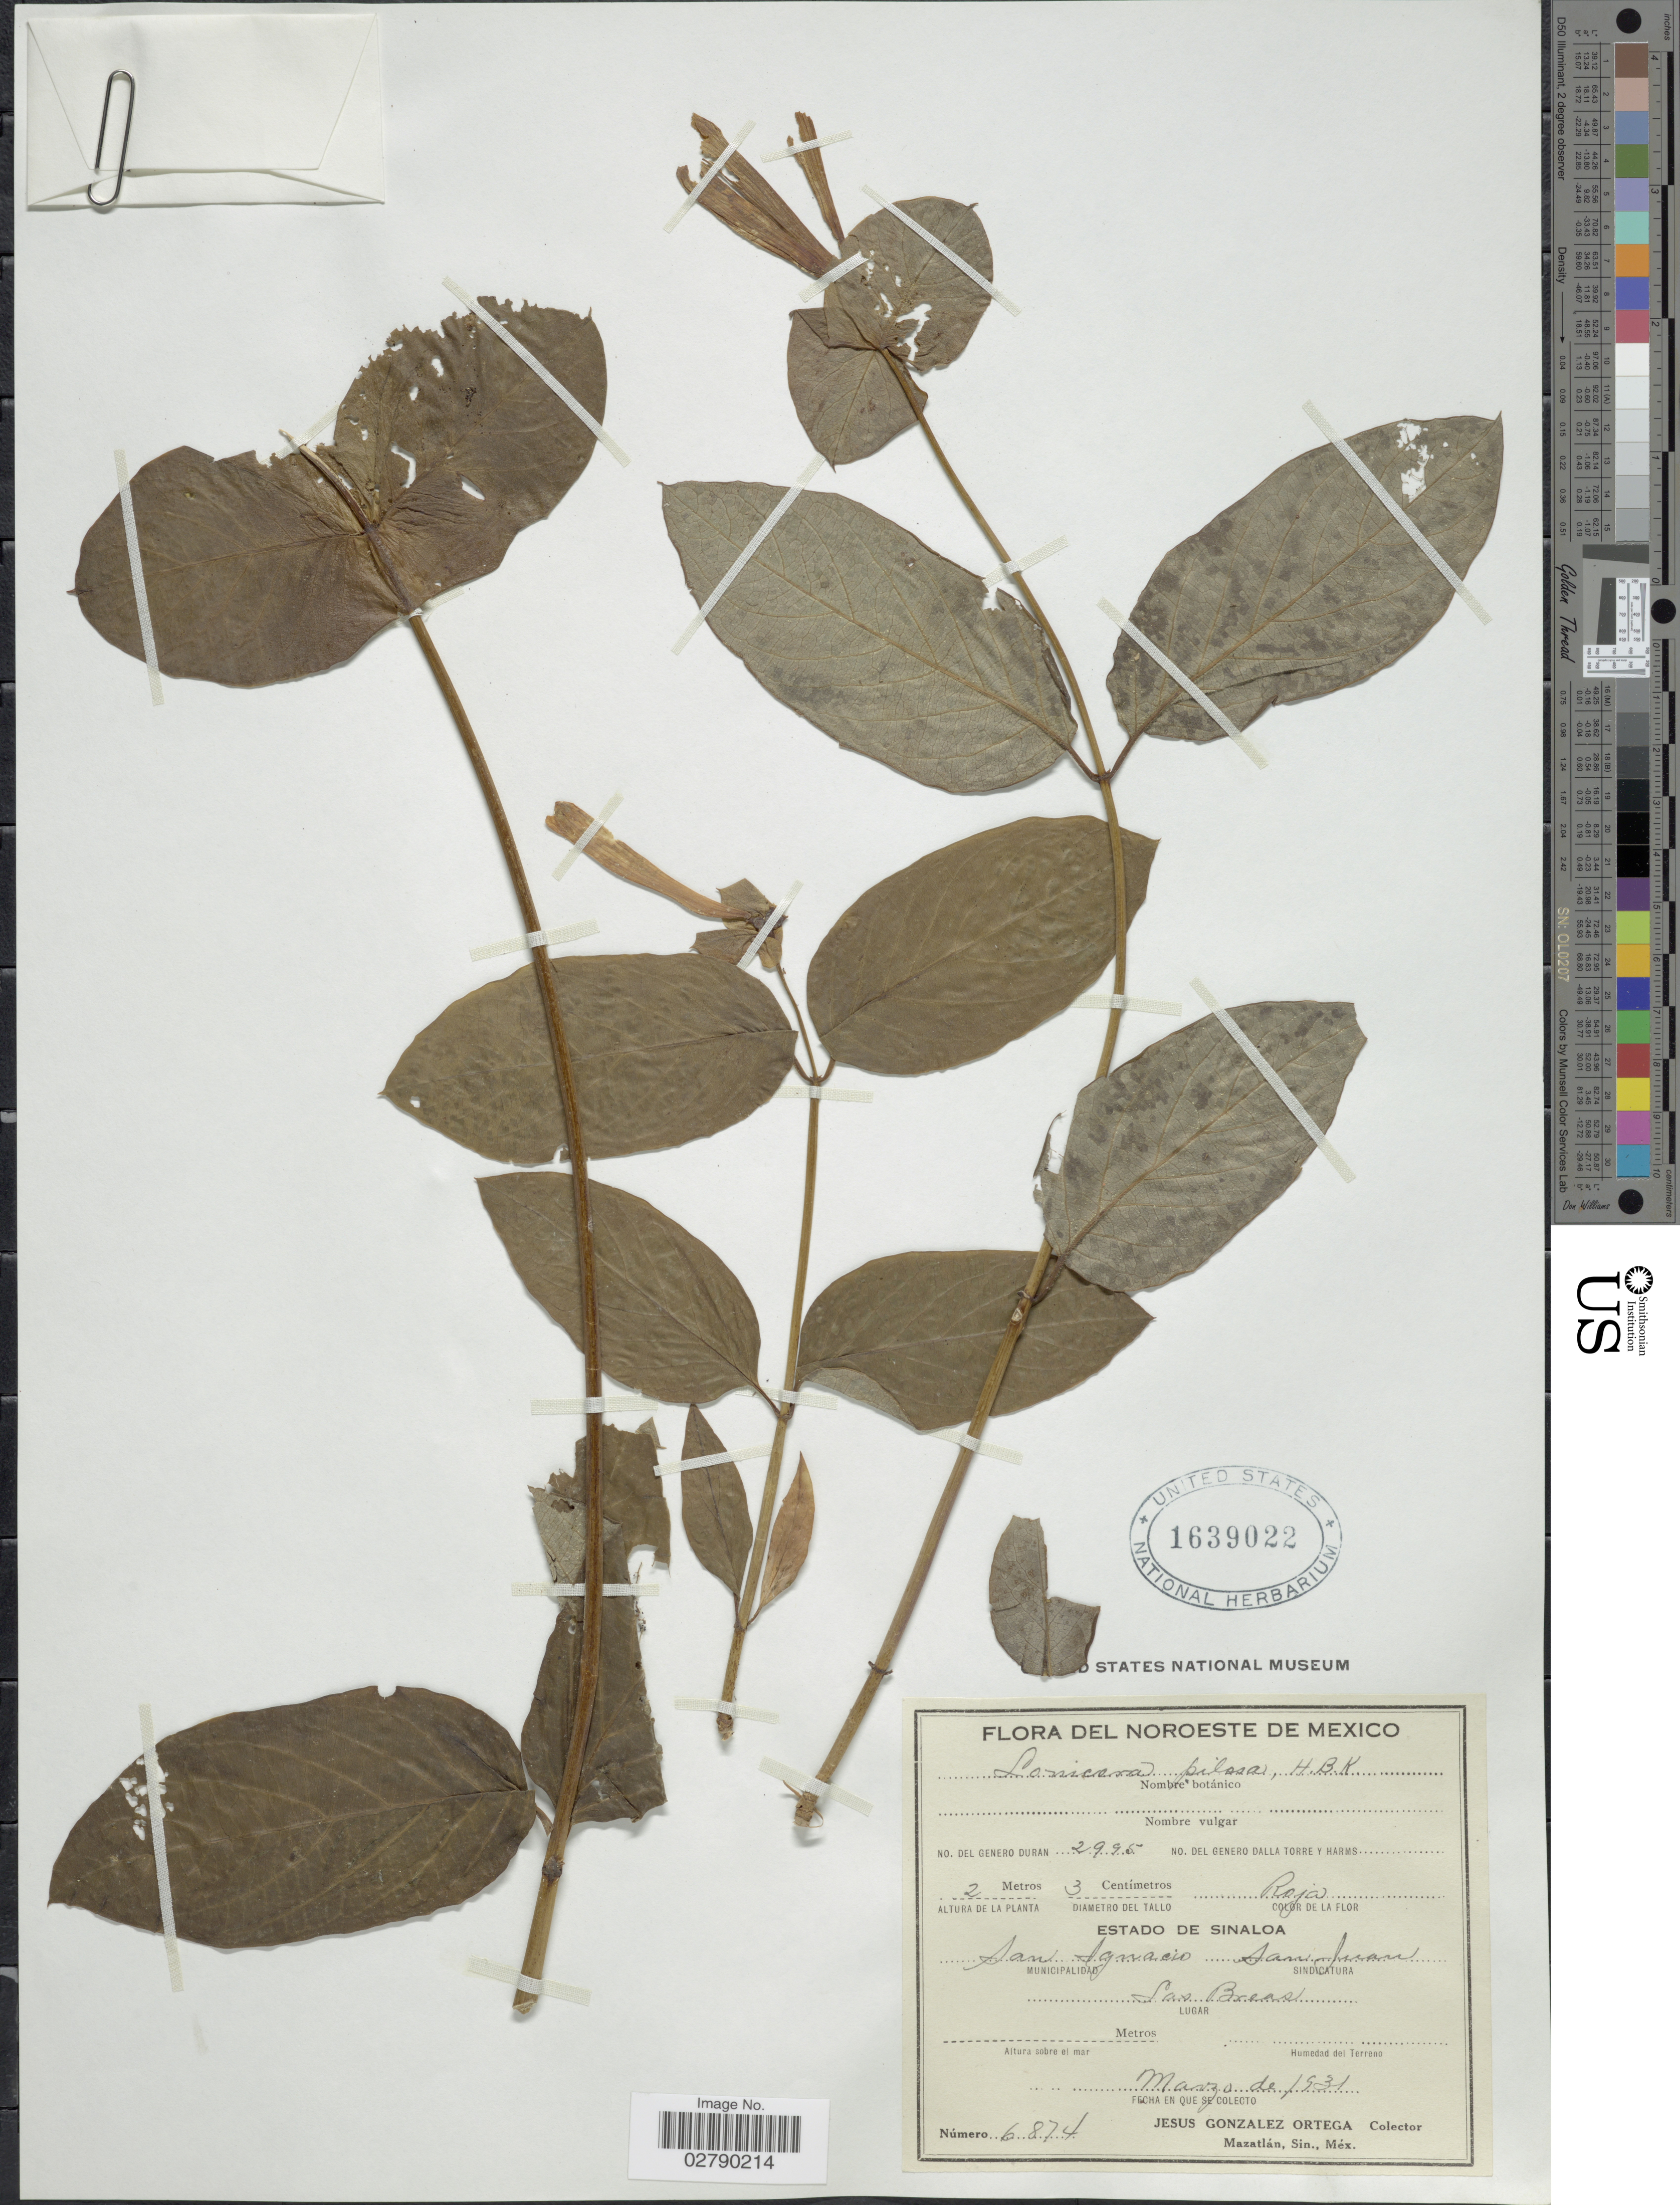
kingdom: Plantae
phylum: Tracheophyta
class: Magnoliopsida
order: Dipsacales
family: Caprifoliaceae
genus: Lonicera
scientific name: Lonicera pilosa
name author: Willd. ex Kunth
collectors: J. Ortega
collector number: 6874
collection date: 1931-03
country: Mexico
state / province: Sinaloa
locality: Noroeste de Mexico. San Ignacio Municipalidad. San Juan Sindicatura. Las Breas.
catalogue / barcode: US 1639022